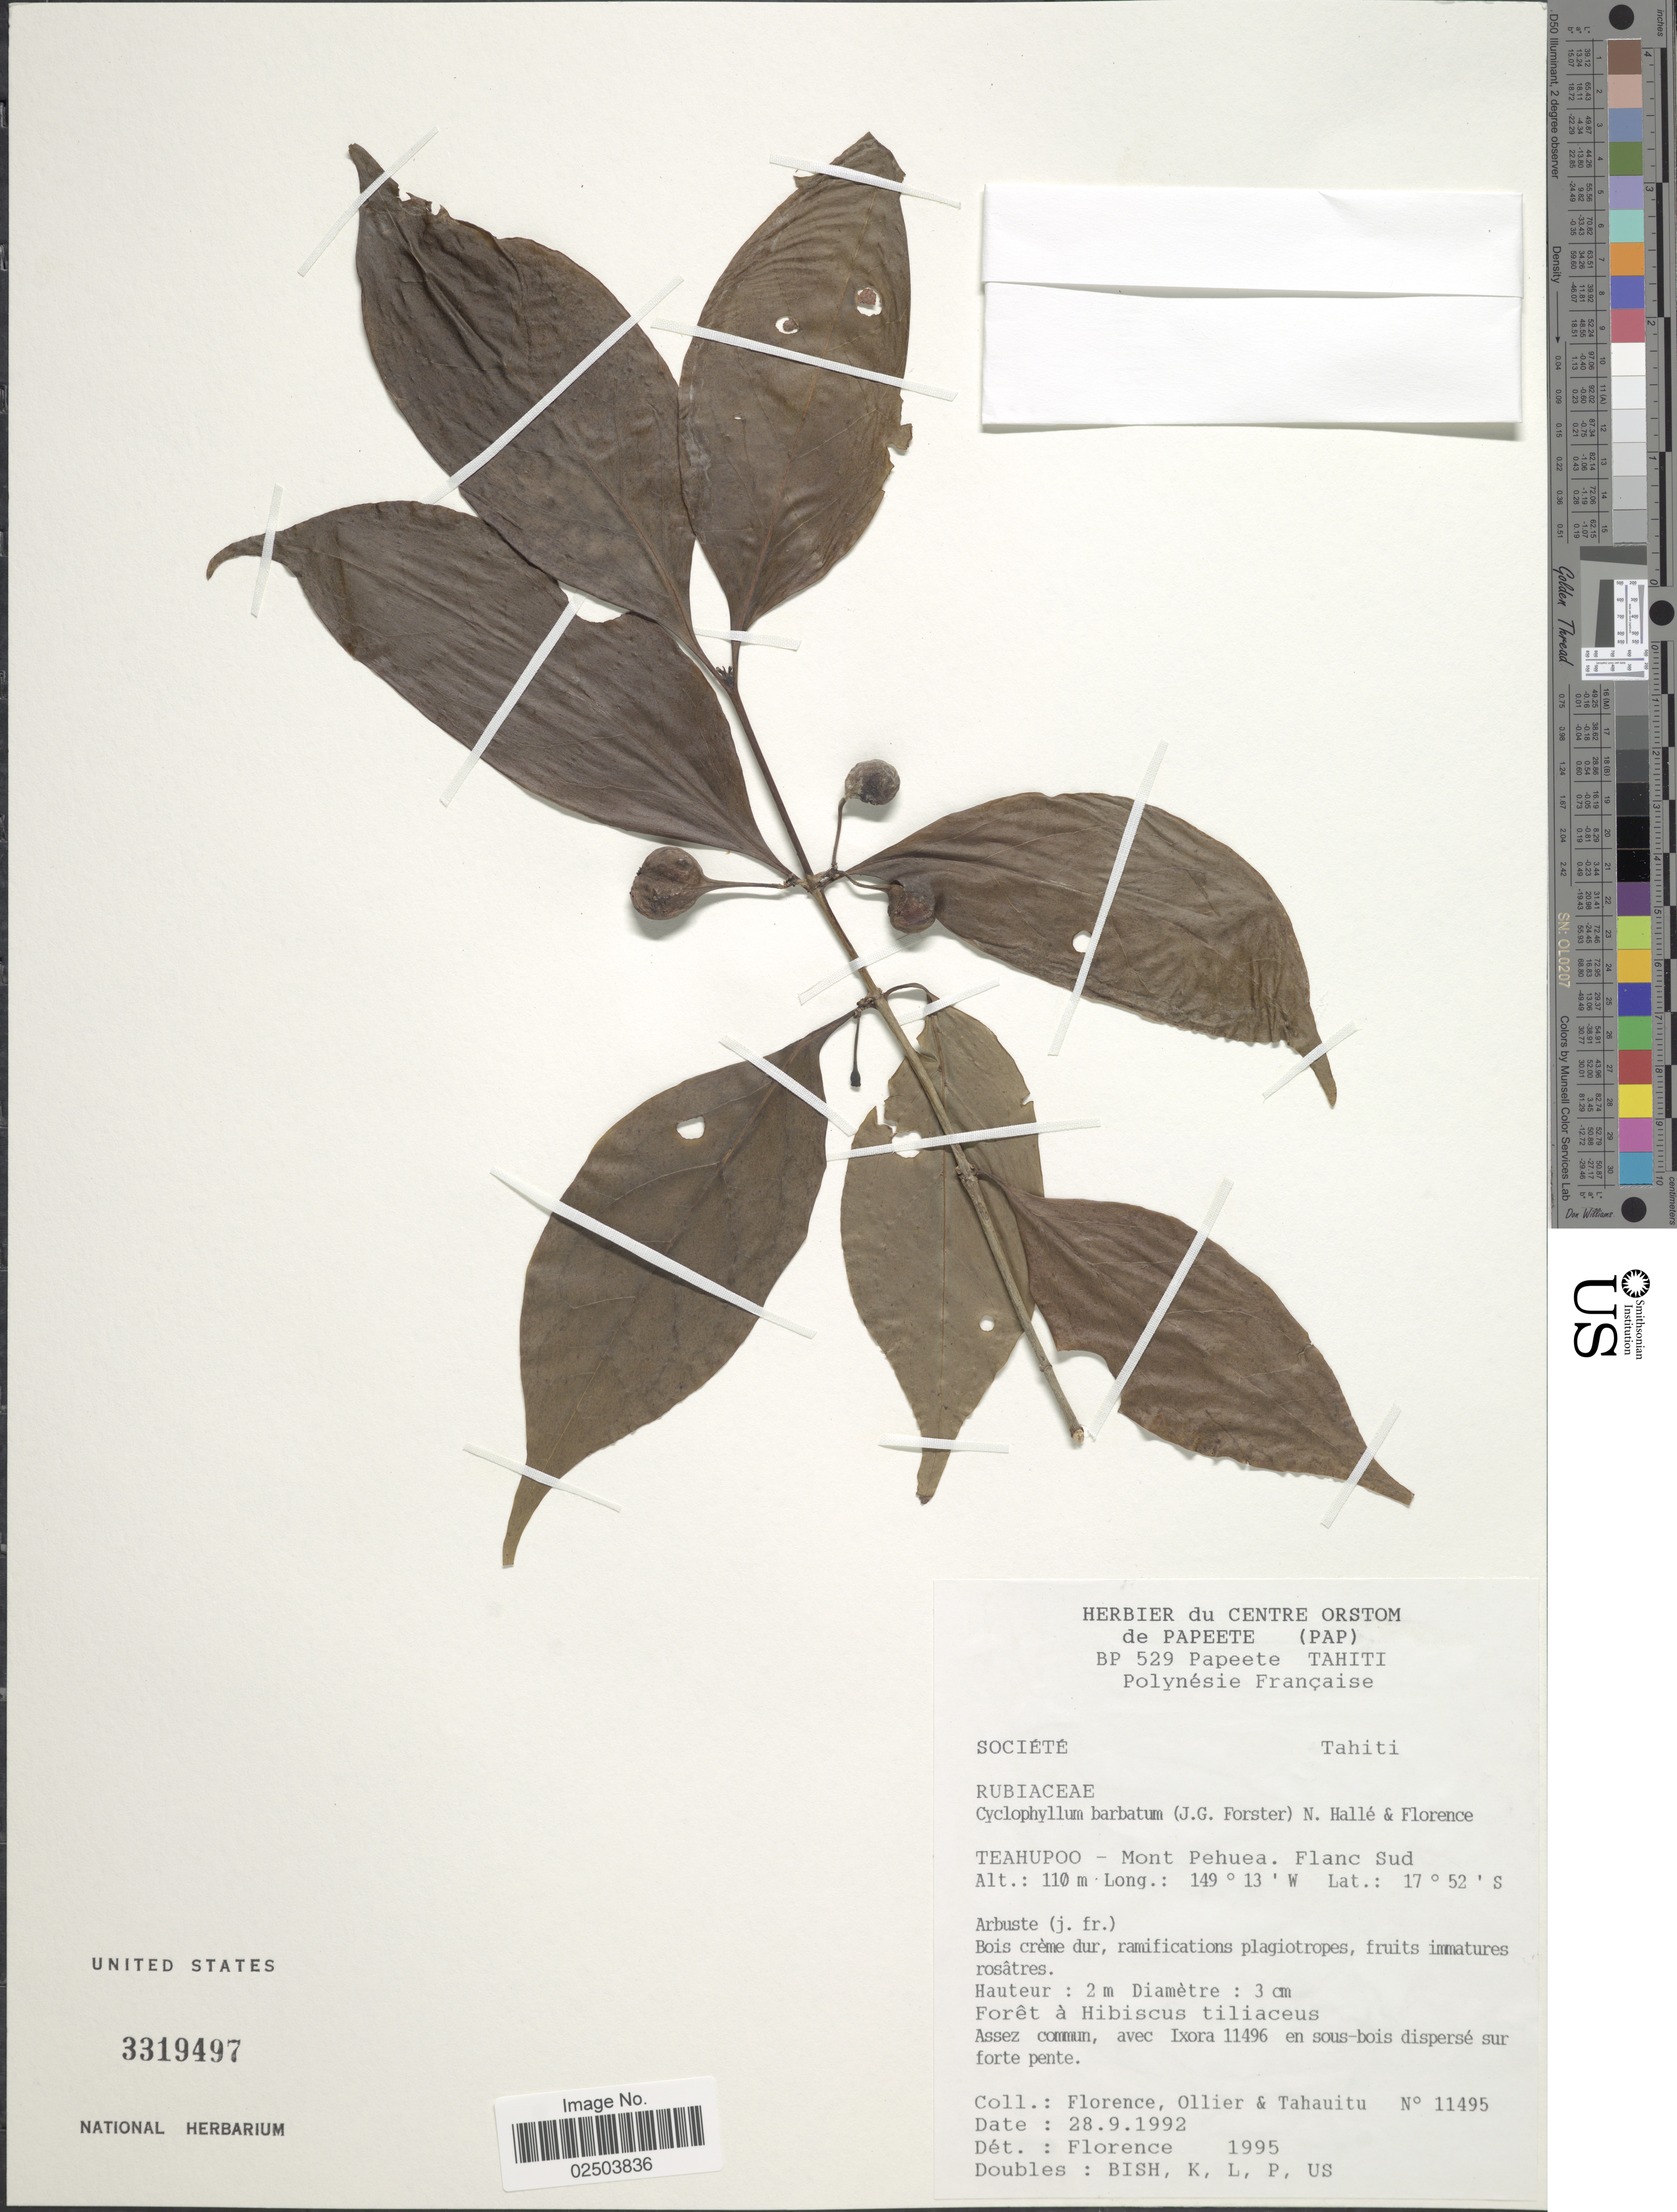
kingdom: Plantae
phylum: Tracheophyta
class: Magnoliopsida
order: Gentianales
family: Rubiaceae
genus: Cyclophyllum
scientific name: Cyclophyllum barbatum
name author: (G. Forst.) N. Hallé & J. Florence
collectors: -. Florence, -. Ollier & Tahauitu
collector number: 11495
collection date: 1992-09-28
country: French Polynesia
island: Tahiti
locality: Societe, Tahiti. Teahupoo - Mont Pehuea. Flanc Sud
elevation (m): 110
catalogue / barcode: US 3319497